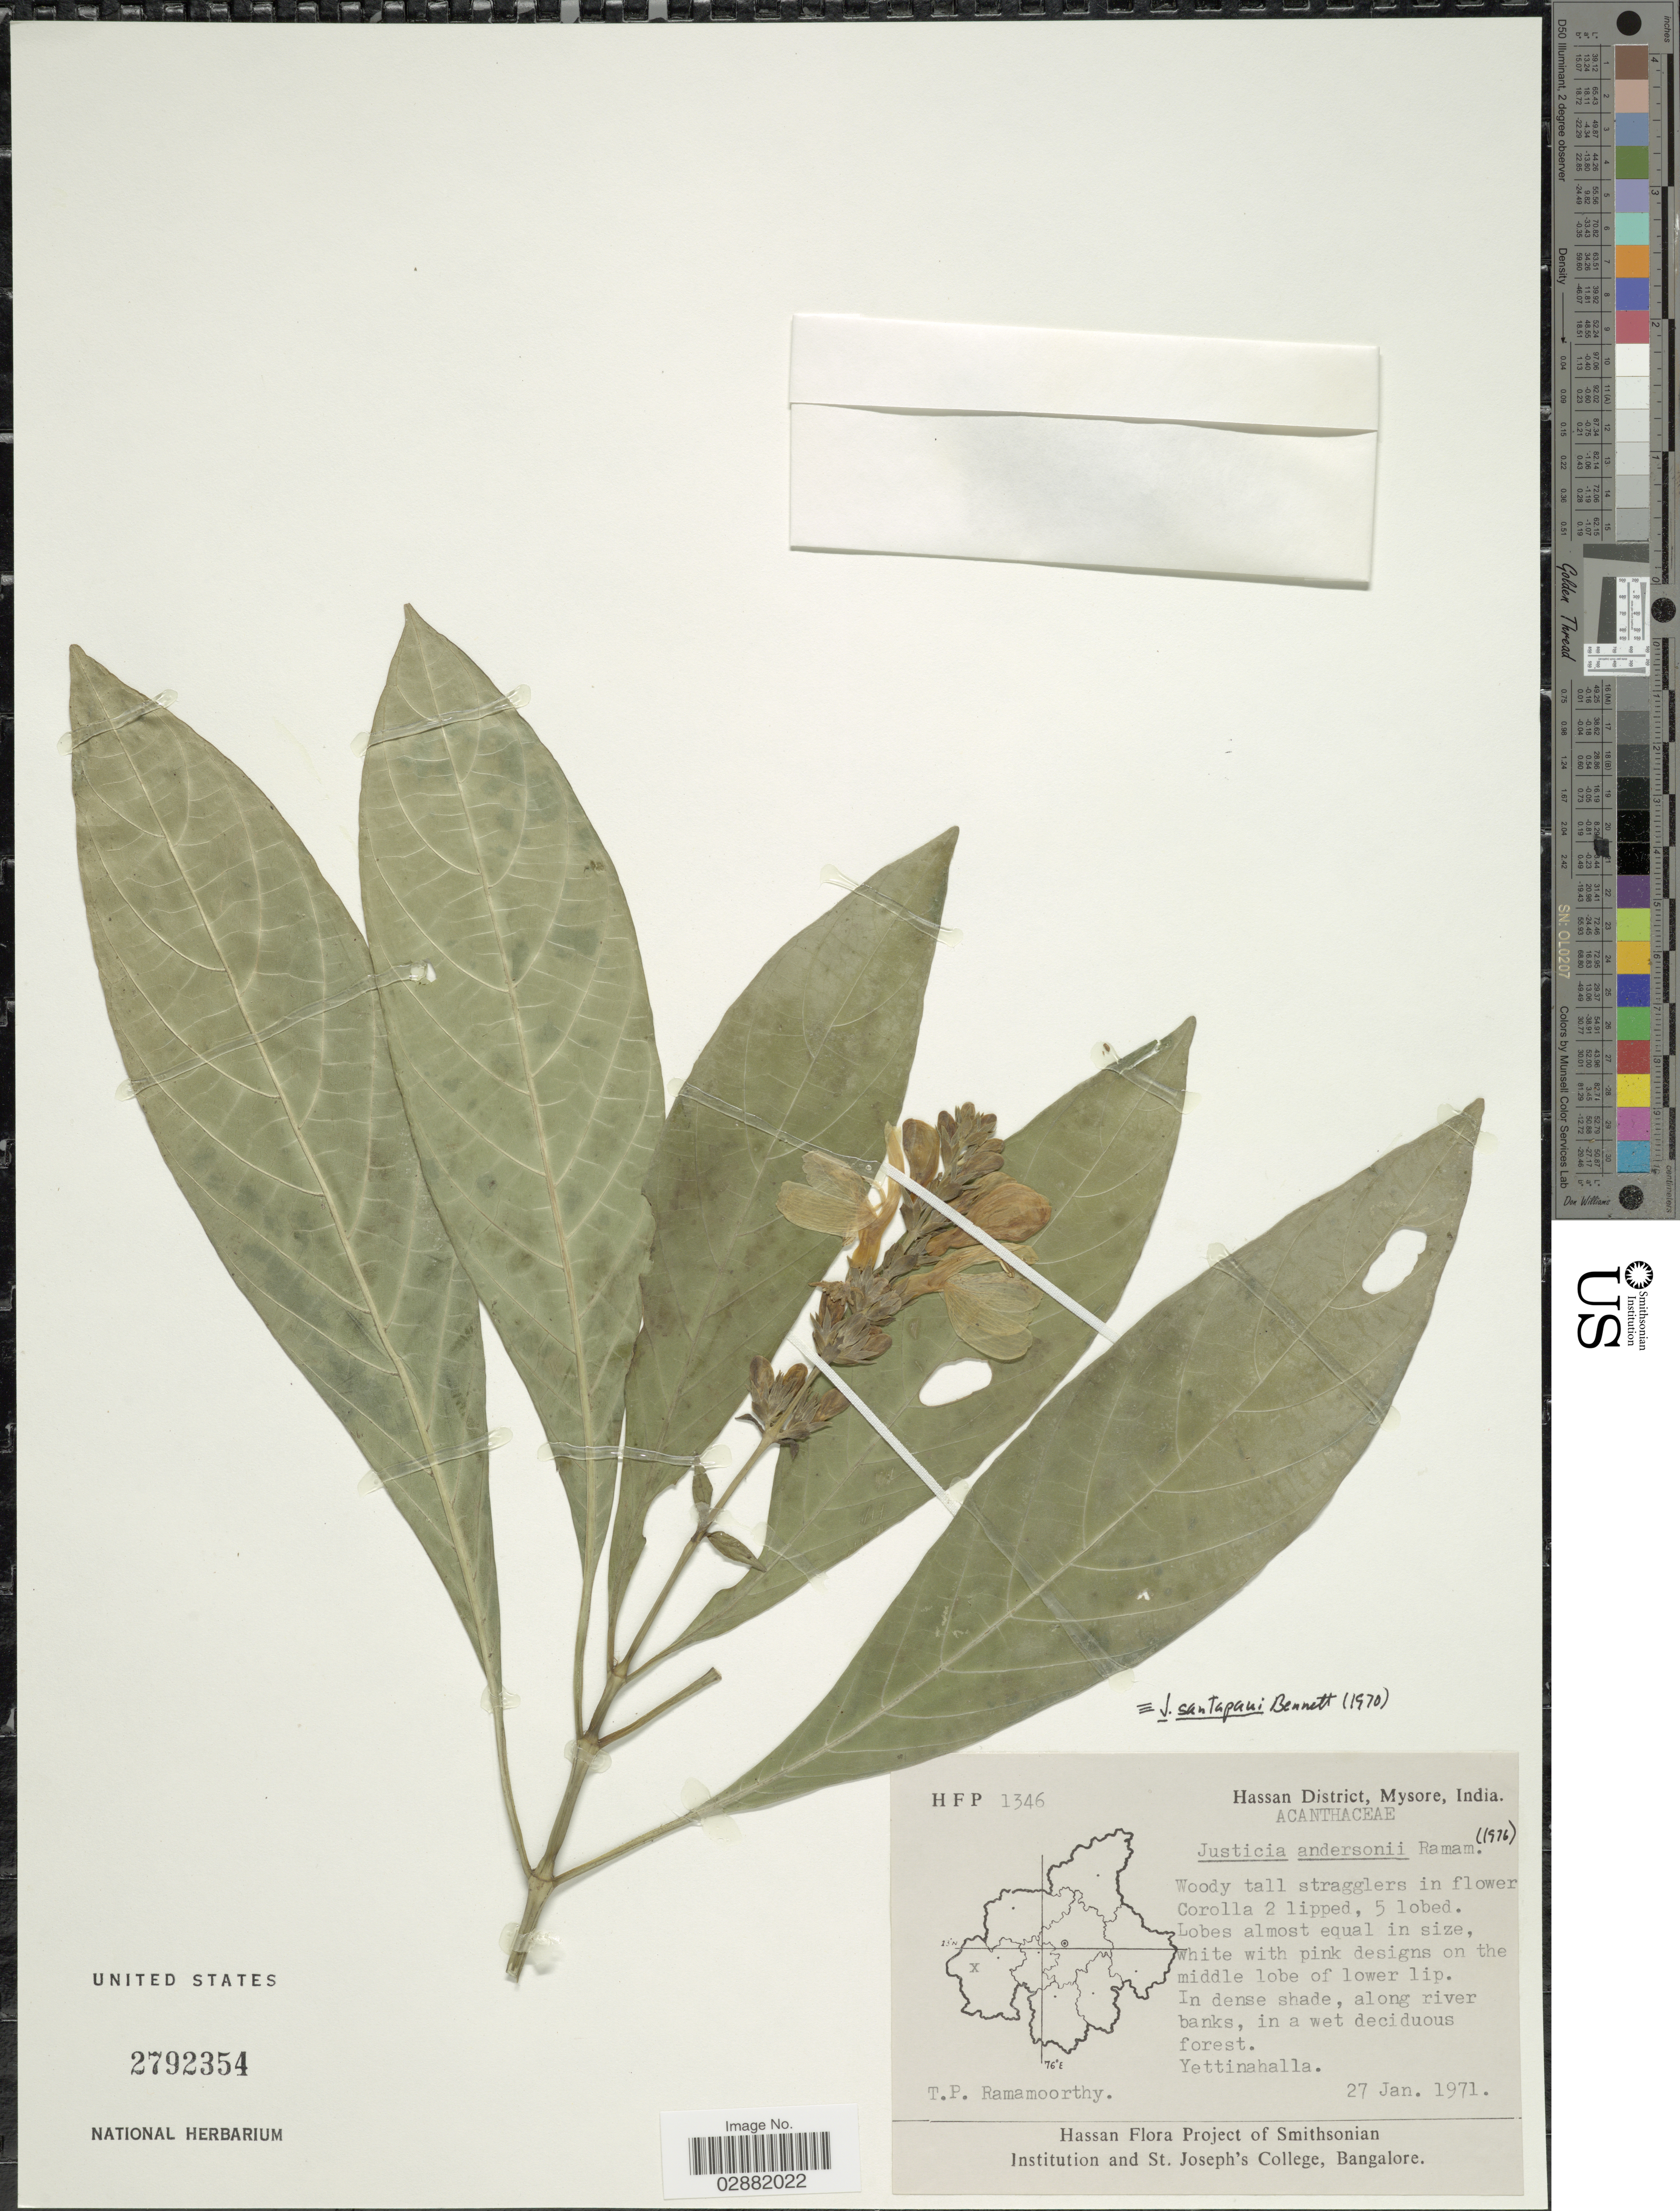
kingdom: Plantae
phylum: Tracheophyta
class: Magnoliopsida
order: Lamiales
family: Acanthaceae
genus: Justicia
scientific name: Justicia santapaui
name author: Bennet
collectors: T. P. Ramamoorthy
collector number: HFP1346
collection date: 1971-01-27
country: India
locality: Hassan District, Mysore, Yettinahalla.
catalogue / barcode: US 2782354